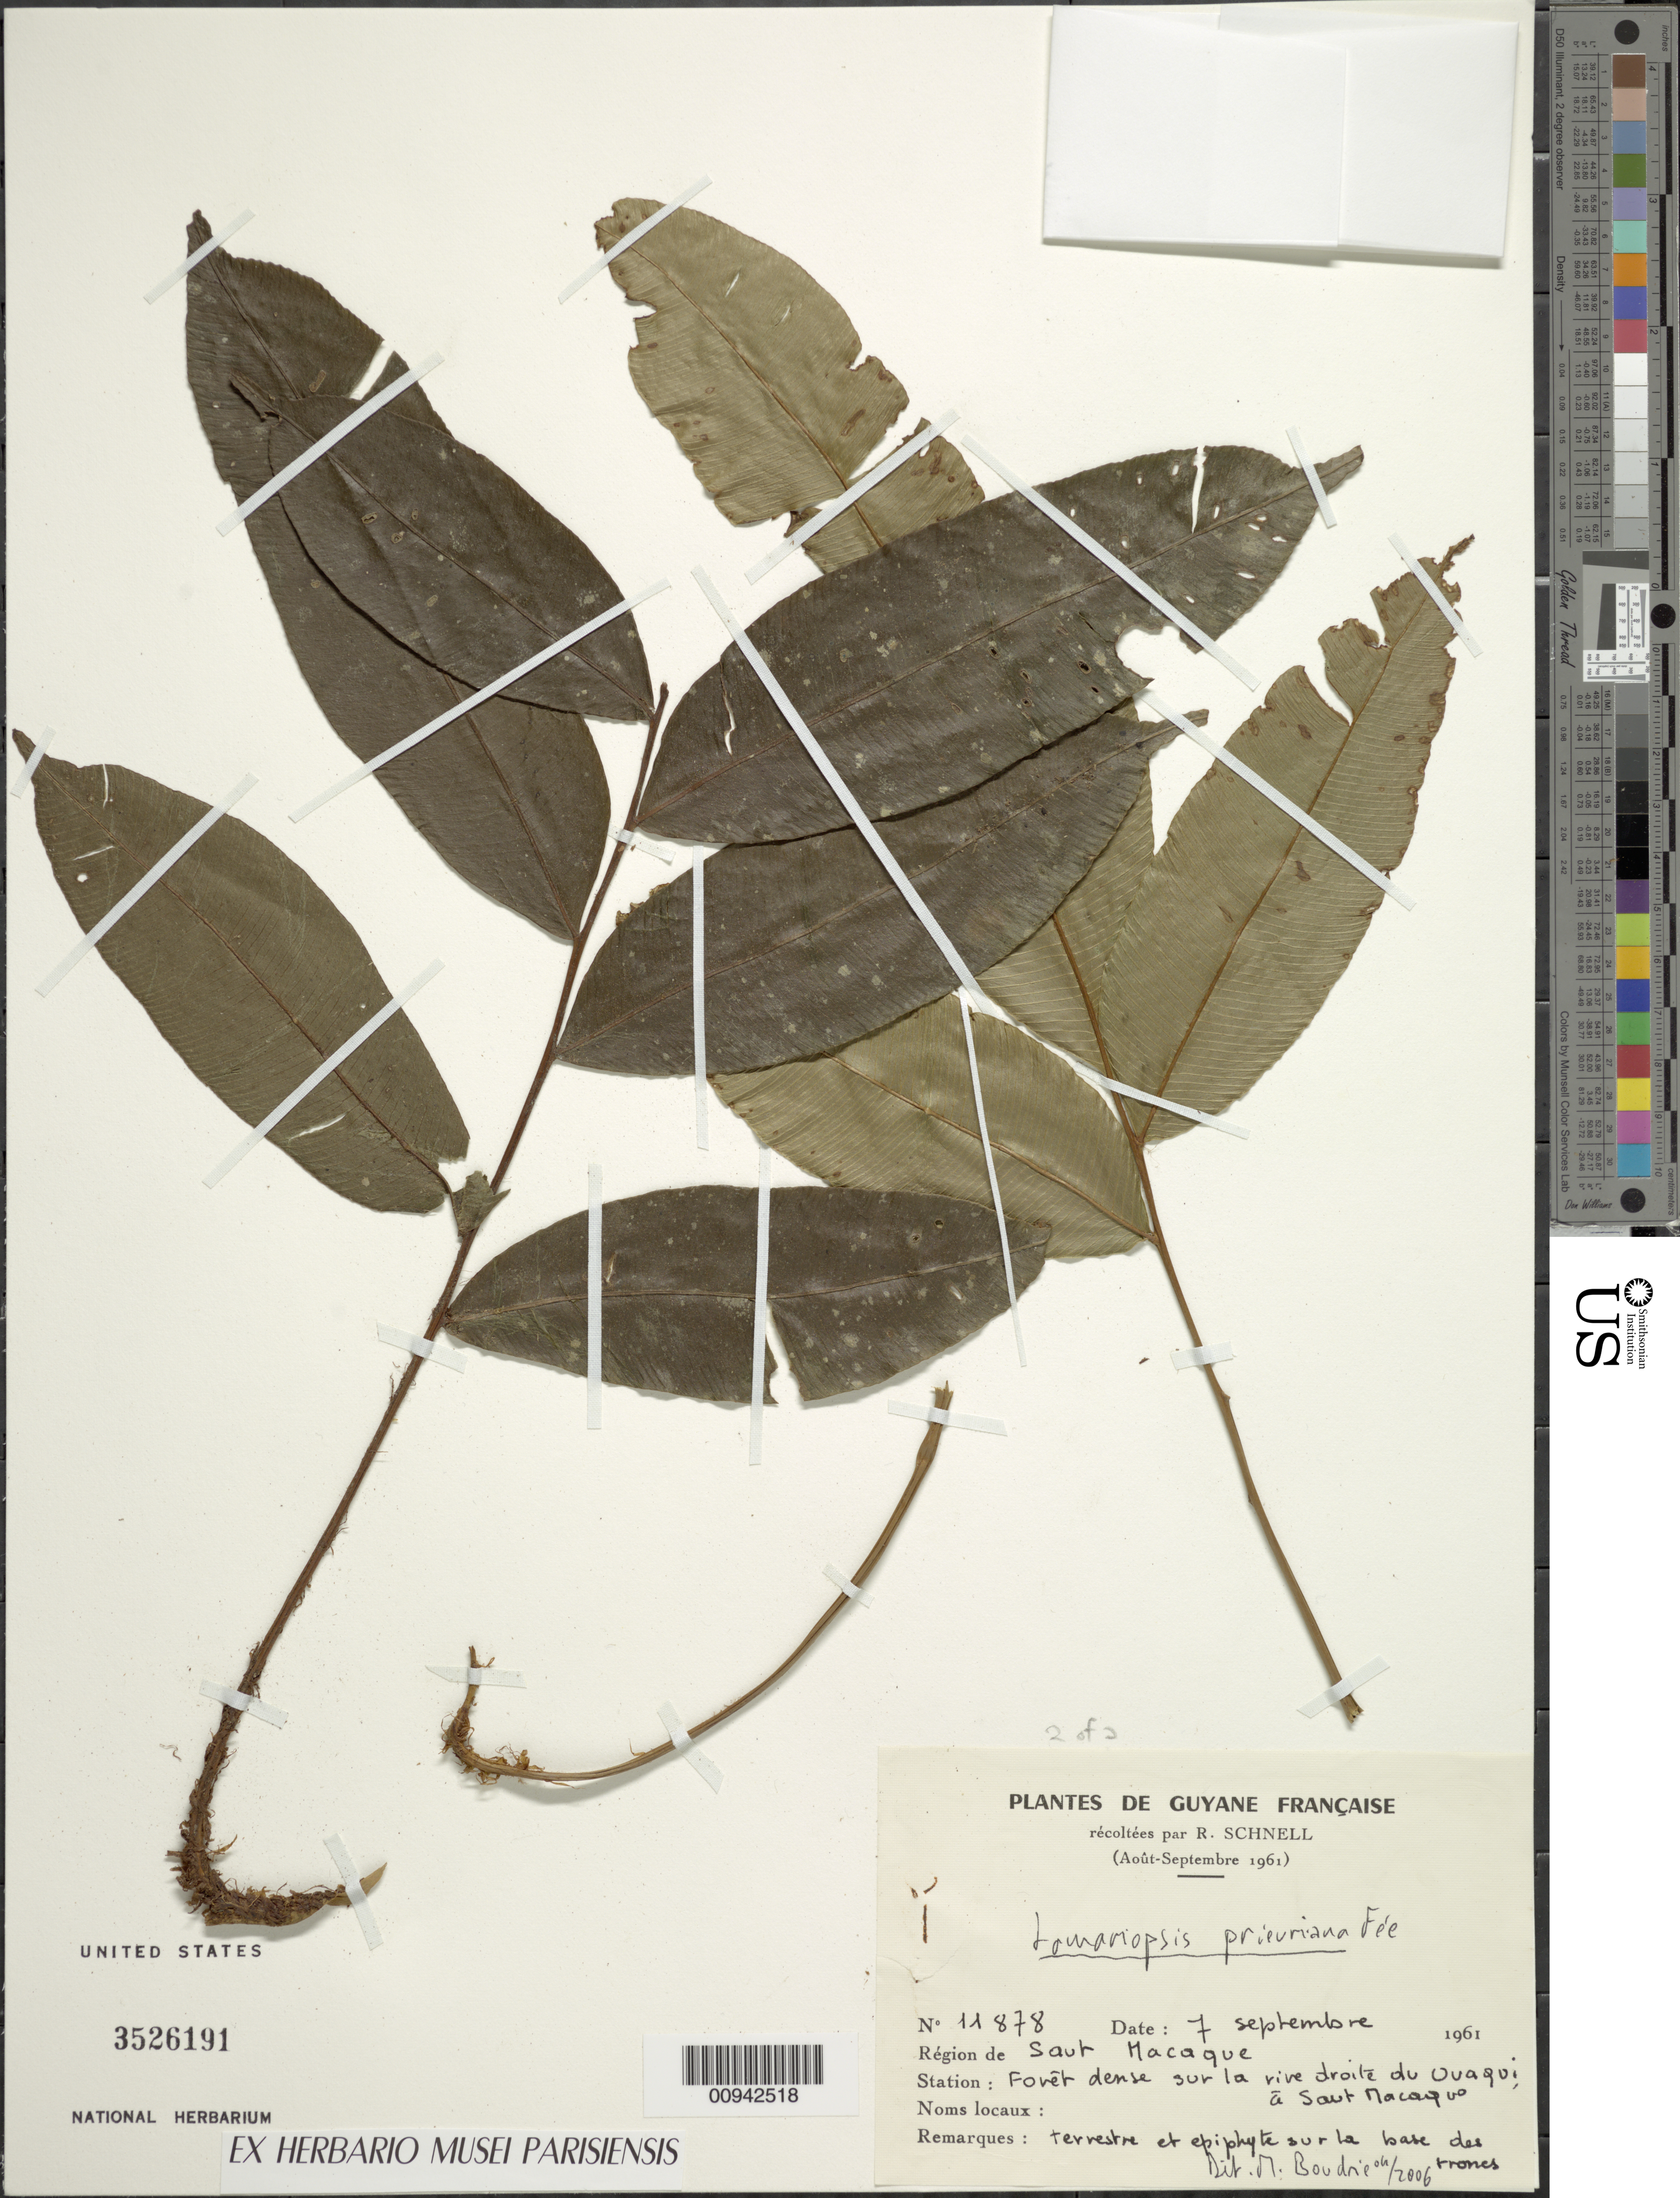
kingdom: Plantae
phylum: Tracheophyta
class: Polypodiopsida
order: Polypodiales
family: Lomariopsidaceae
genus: Lomariopsis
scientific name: Lomariopsis prieuriana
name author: Fée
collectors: R. Schnell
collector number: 11878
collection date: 1961-09-07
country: French Guiana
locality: Région de Saut Macaque, Station: Forêt dense sur la rive droite du Ovaqui, a Saut Macaque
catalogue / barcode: US 3526191